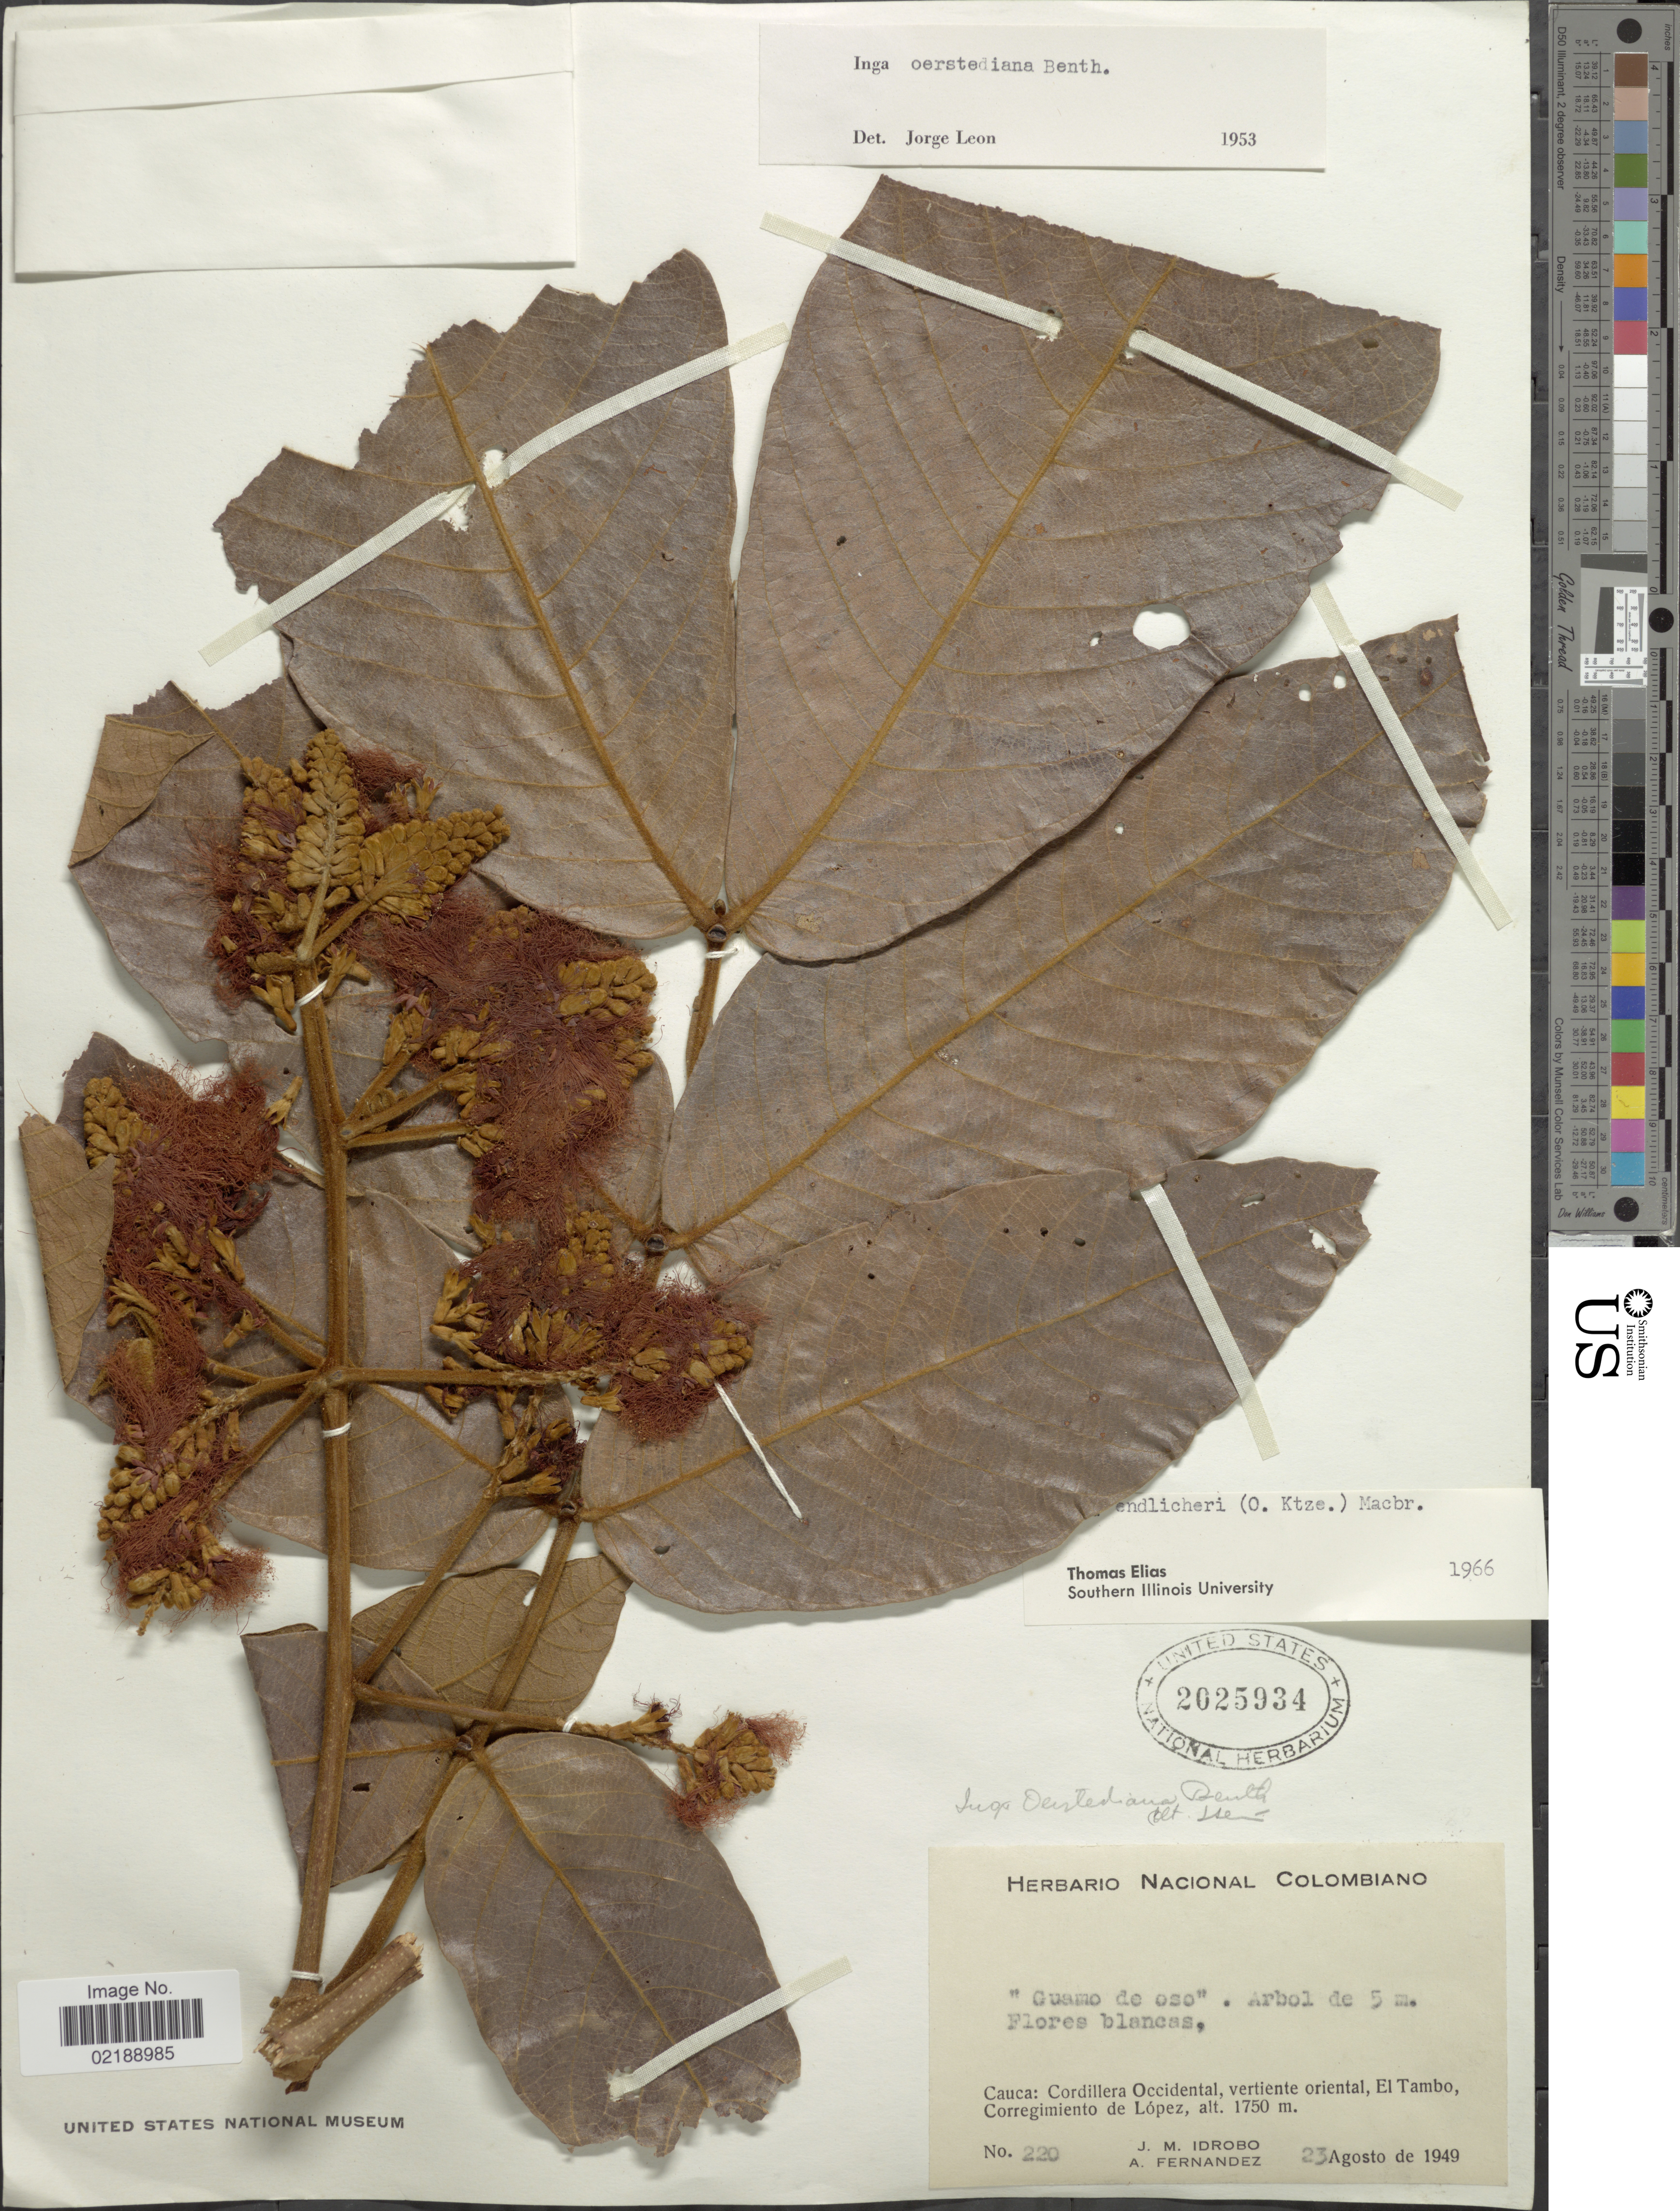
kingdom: Plantae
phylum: Tracheophyta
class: Magnoliopsida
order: Fabales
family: Fabaceae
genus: Inga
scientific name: Inga oerstediana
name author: Benth.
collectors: J. M. Idrobo & A. Fernandez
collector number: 220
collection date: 1949-08-23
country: Colombia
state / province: Cauca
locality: Cordillera Occidental, vertiente oriental, El Tambo, Corregimiento de López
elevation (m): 1750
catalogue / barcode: US 2025934